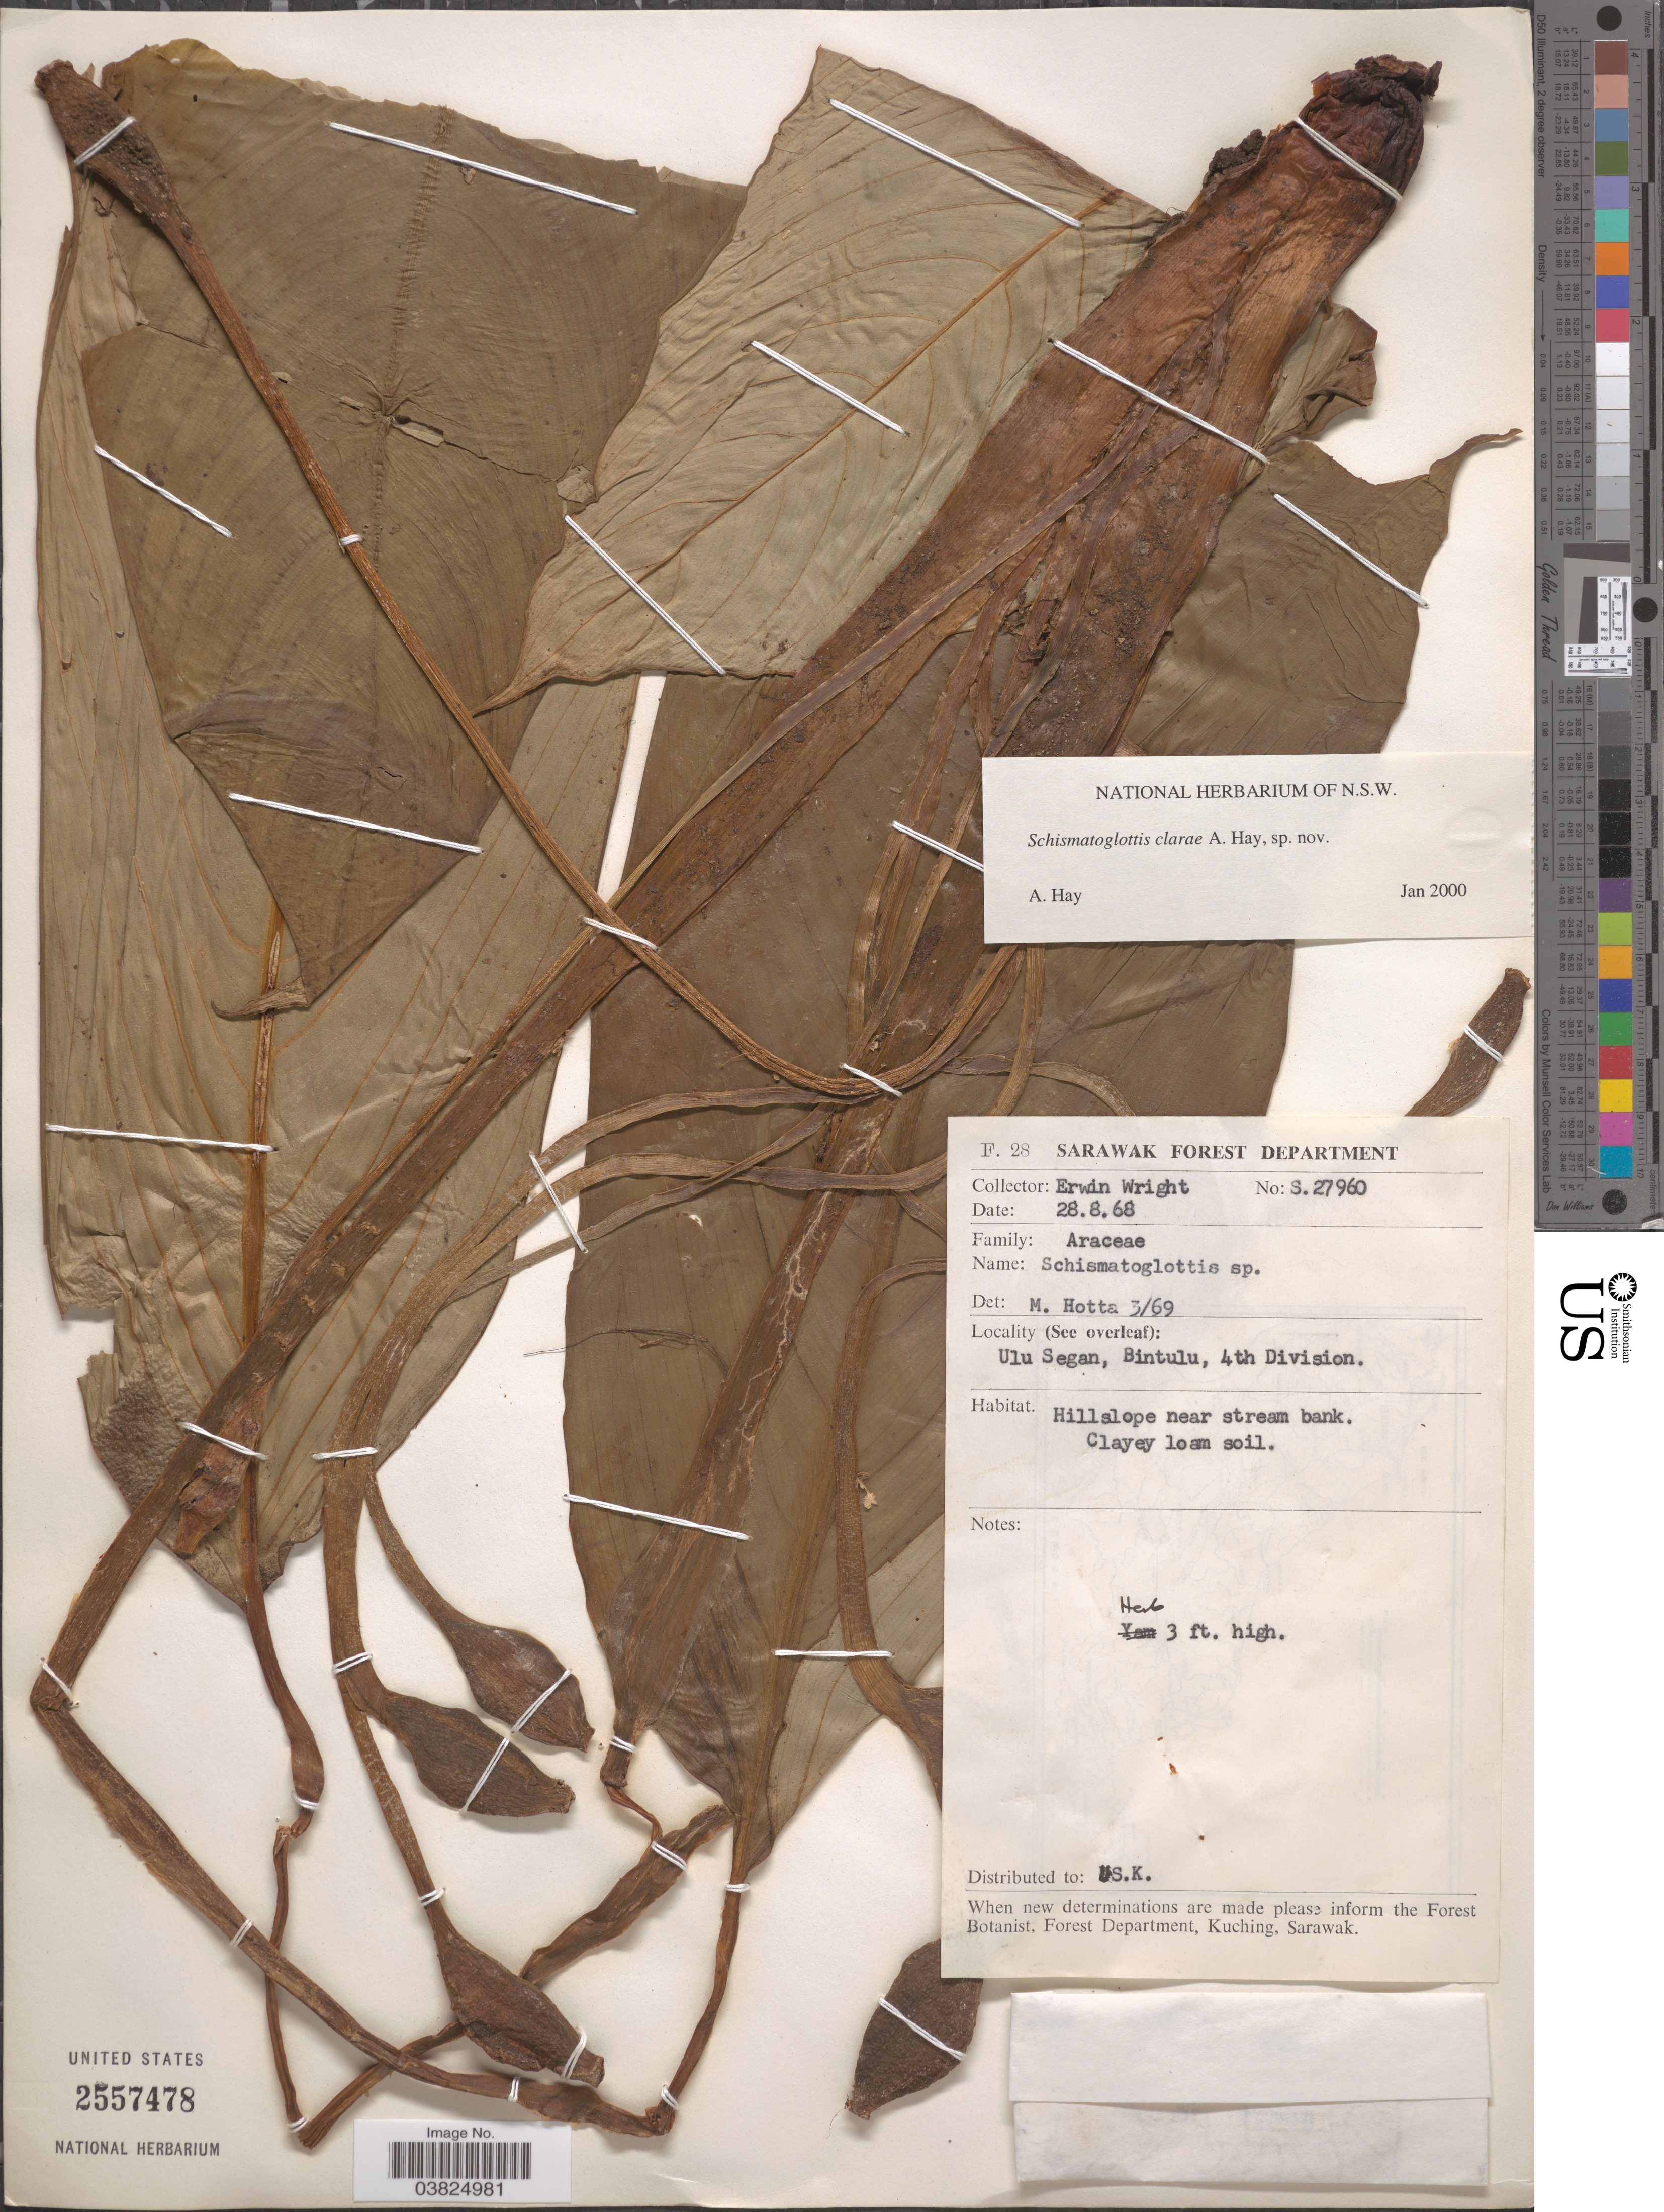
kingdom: Plantae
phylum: Tracheophyta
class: Liliopsida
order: Alismatales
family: Araceae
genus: Schismatoglottis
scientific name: Schismatoglottis clarae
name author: A. Hay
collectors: E. Wright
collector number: S.27960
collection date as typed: Transcribed d/m/y: 28/8/68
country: Malaysia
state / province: Sarawak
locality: Ulu Segan, Bintulu, 4th Division. Hillslope near stream bank.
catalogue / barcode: US 2557478